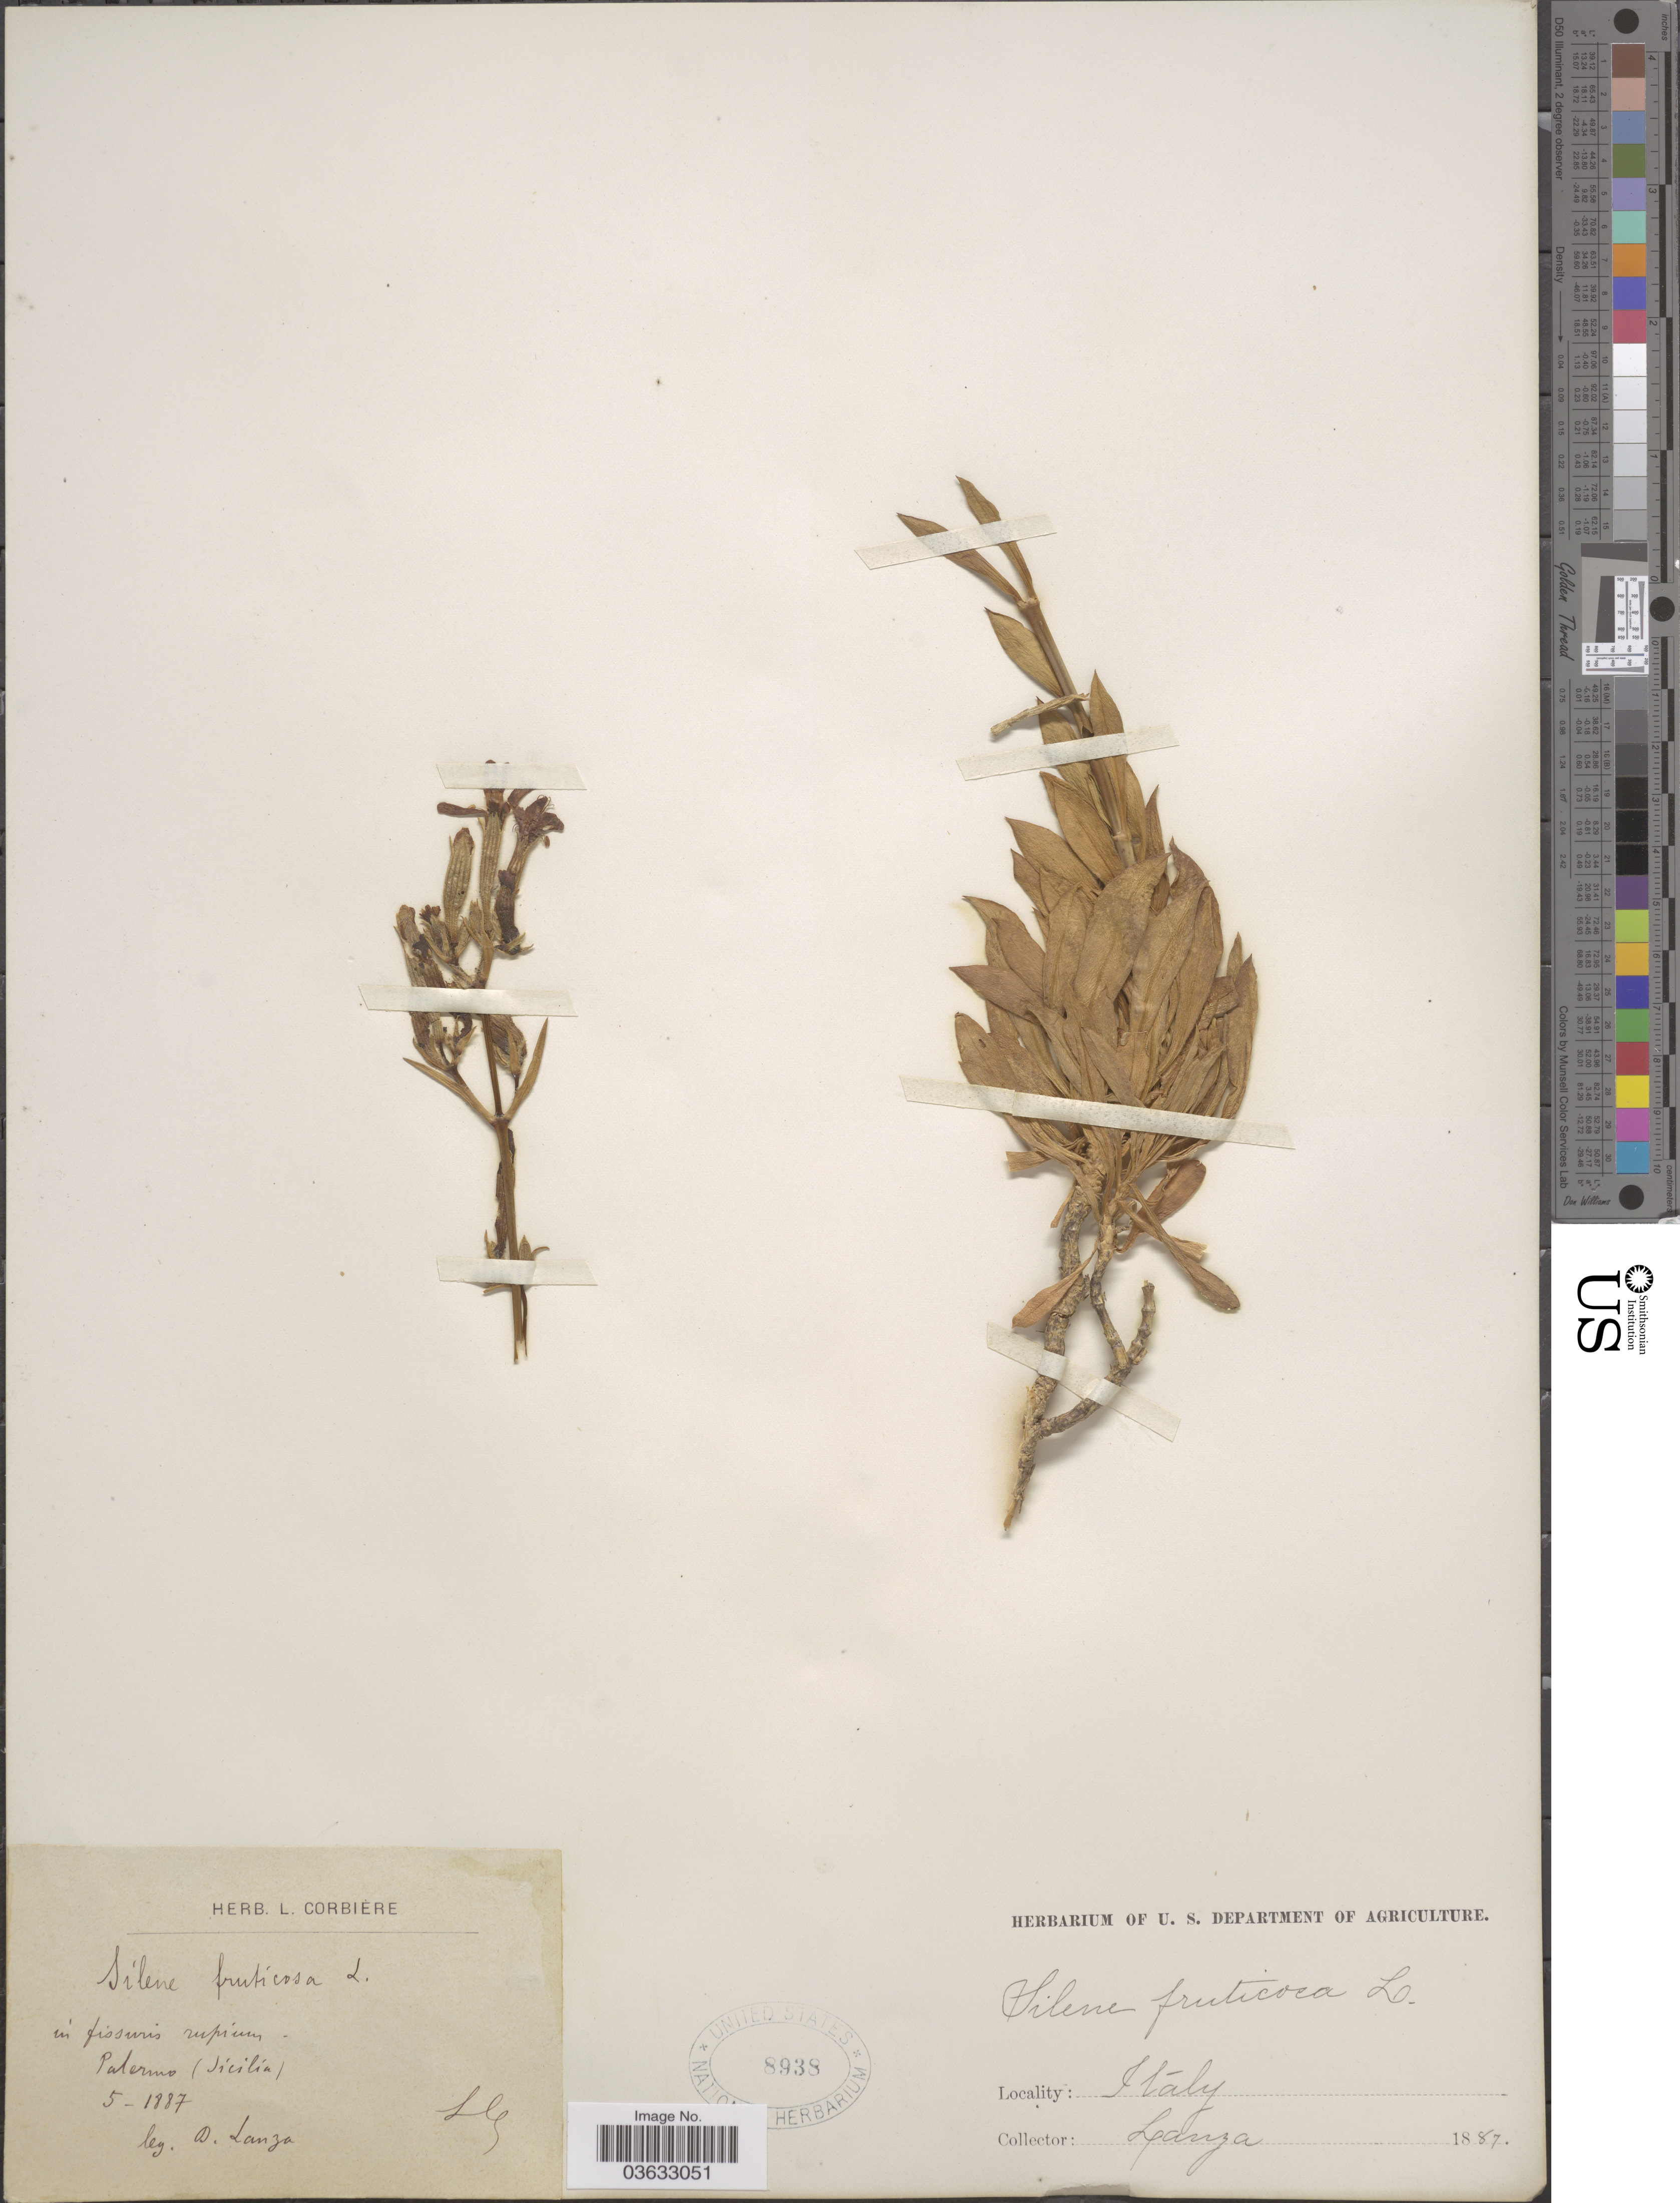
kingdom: Plantae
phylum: Tracheophyta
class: Magnoliopsida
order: Caryophyllales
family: Caryophyllaceae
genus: Silene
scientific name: Silene fruticosa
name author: L.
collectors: D. Lanza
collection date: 1887-05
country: Italy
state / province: Siciliana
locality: Palermo (Sicilia).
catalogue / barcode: US 8938